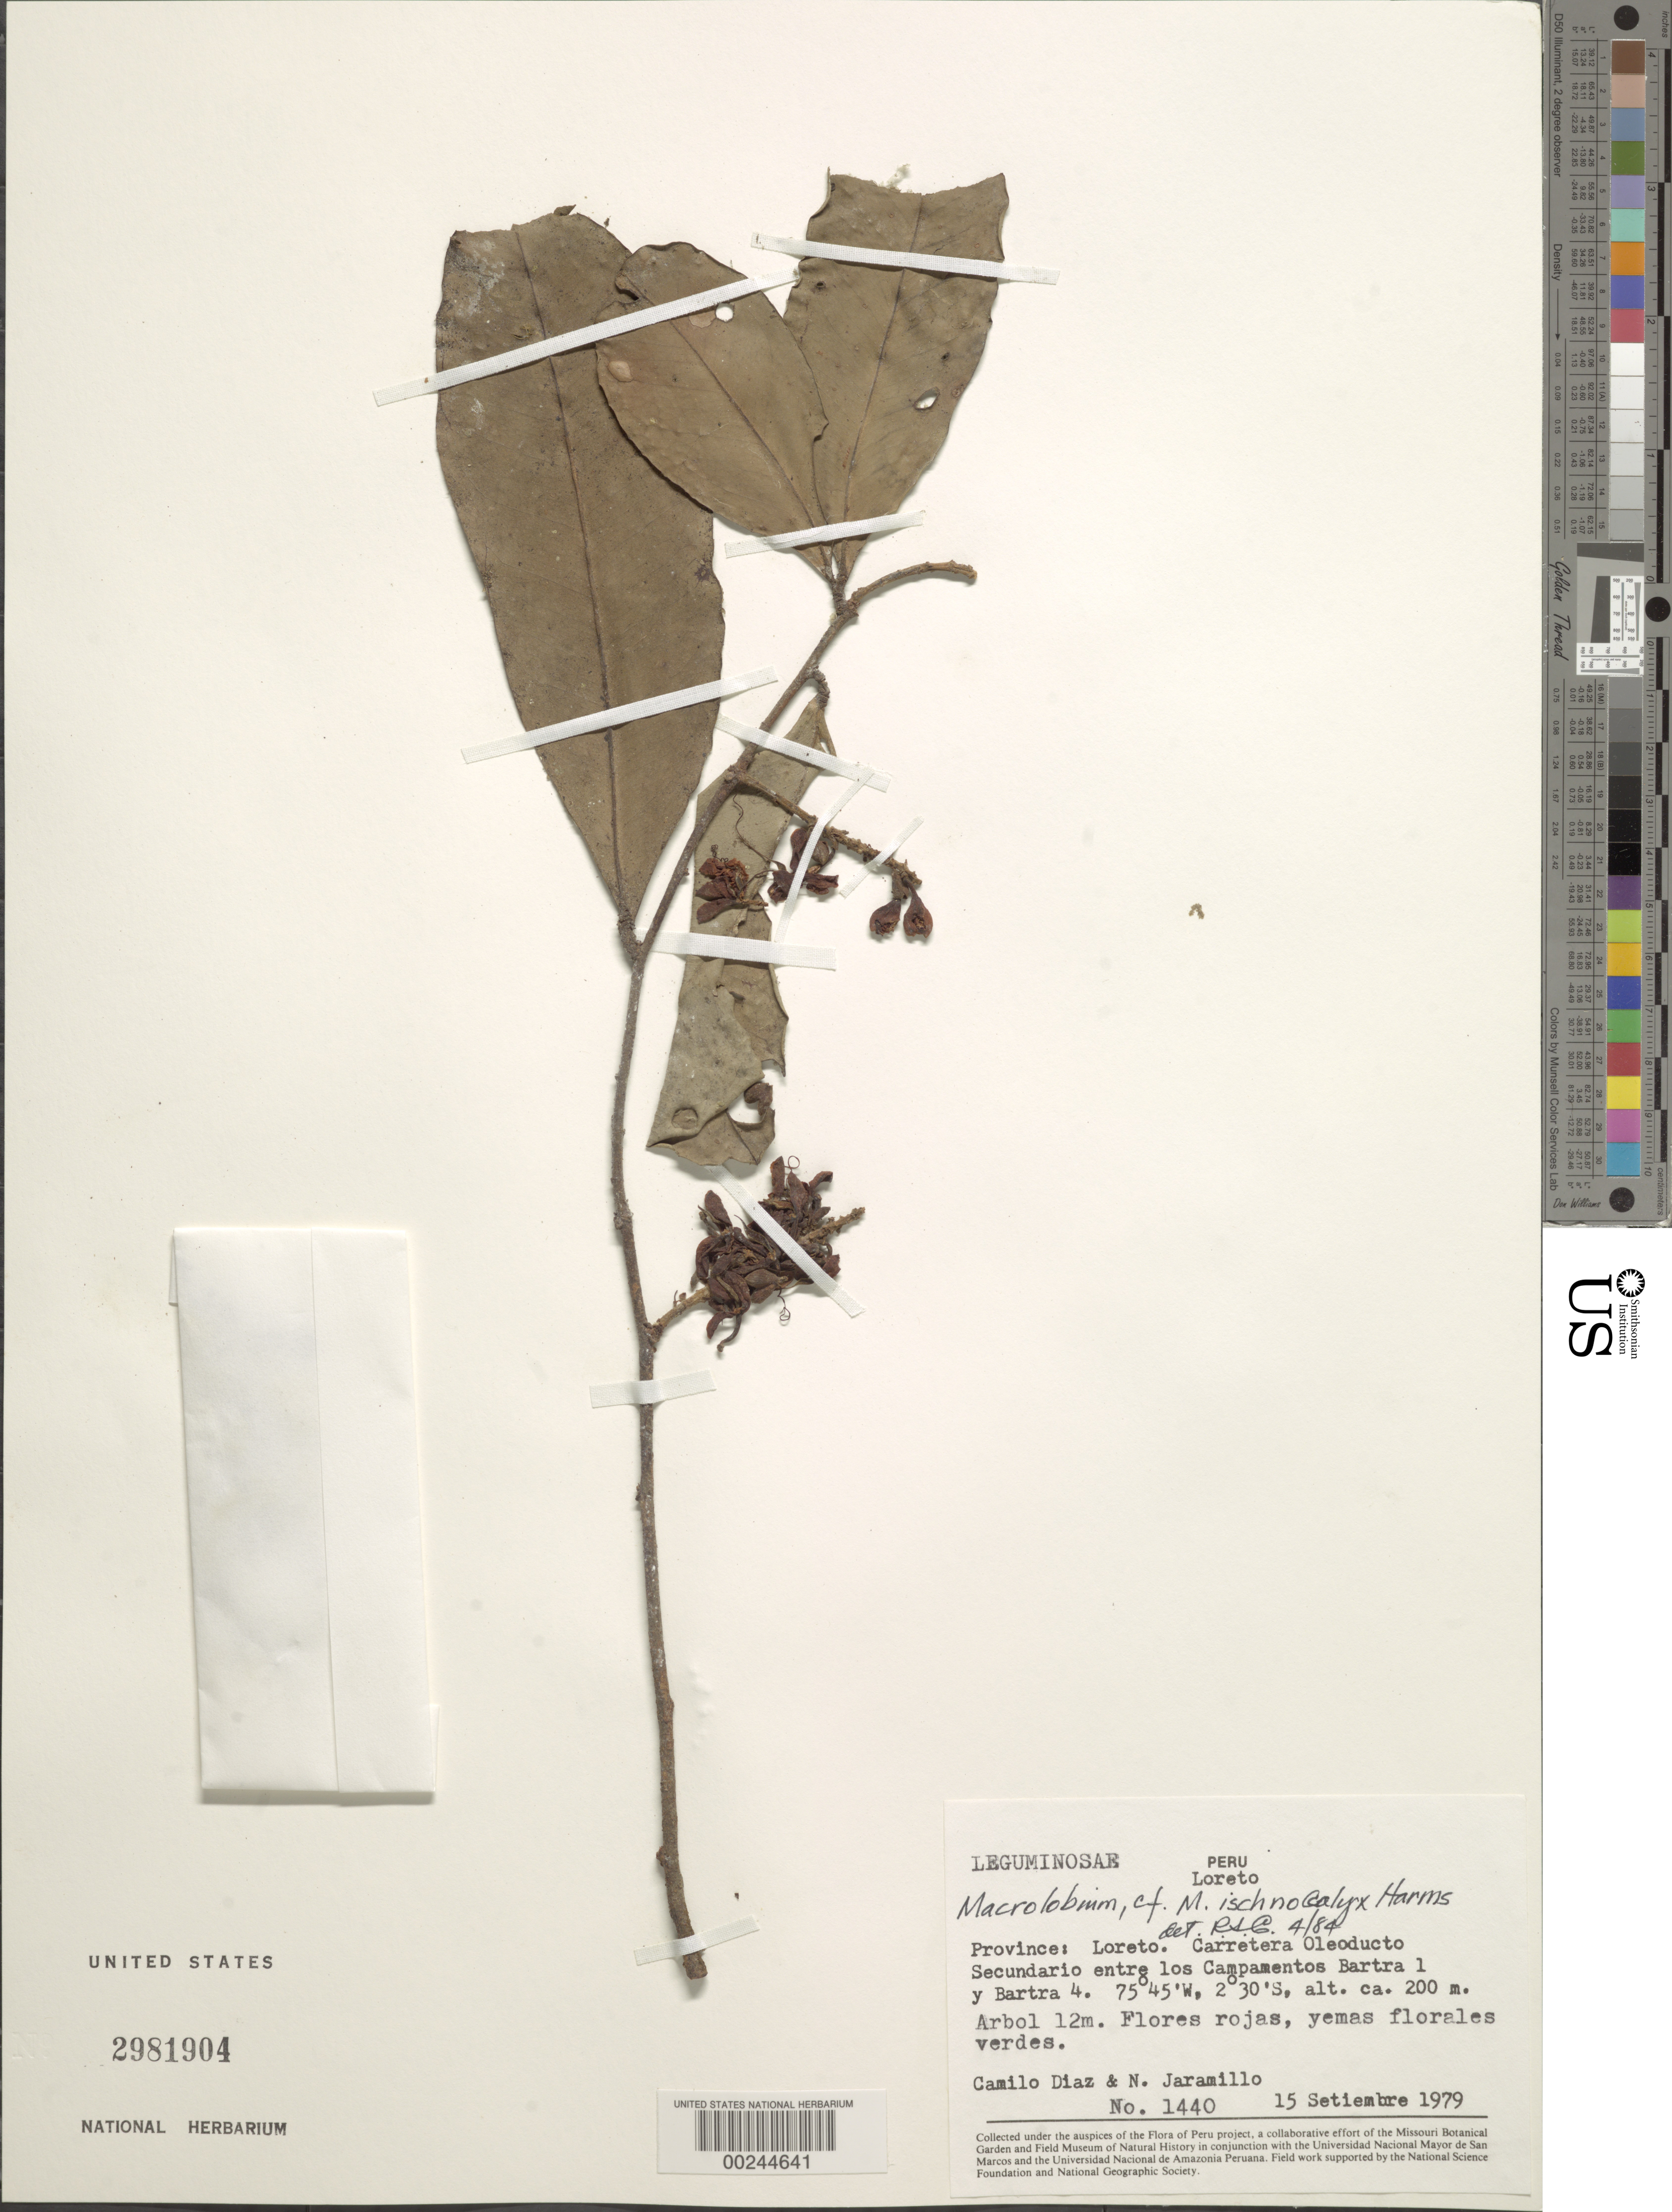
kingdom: Plantae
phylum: Tracheophyta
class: Magnoliopsida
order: Fabales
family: Fabaceae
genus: Macrolobium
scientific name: Macrolobium ischnocalyx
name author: Harms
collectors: C. Díaz & N. Jaramillo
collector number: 1440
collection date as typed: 15 Sep 1979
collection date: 1979-09-15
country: Peru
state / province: Loreto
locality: Carretera oleoducto secundario between los campamentos bartra 1 and bartra 4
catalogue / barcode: US 2981904